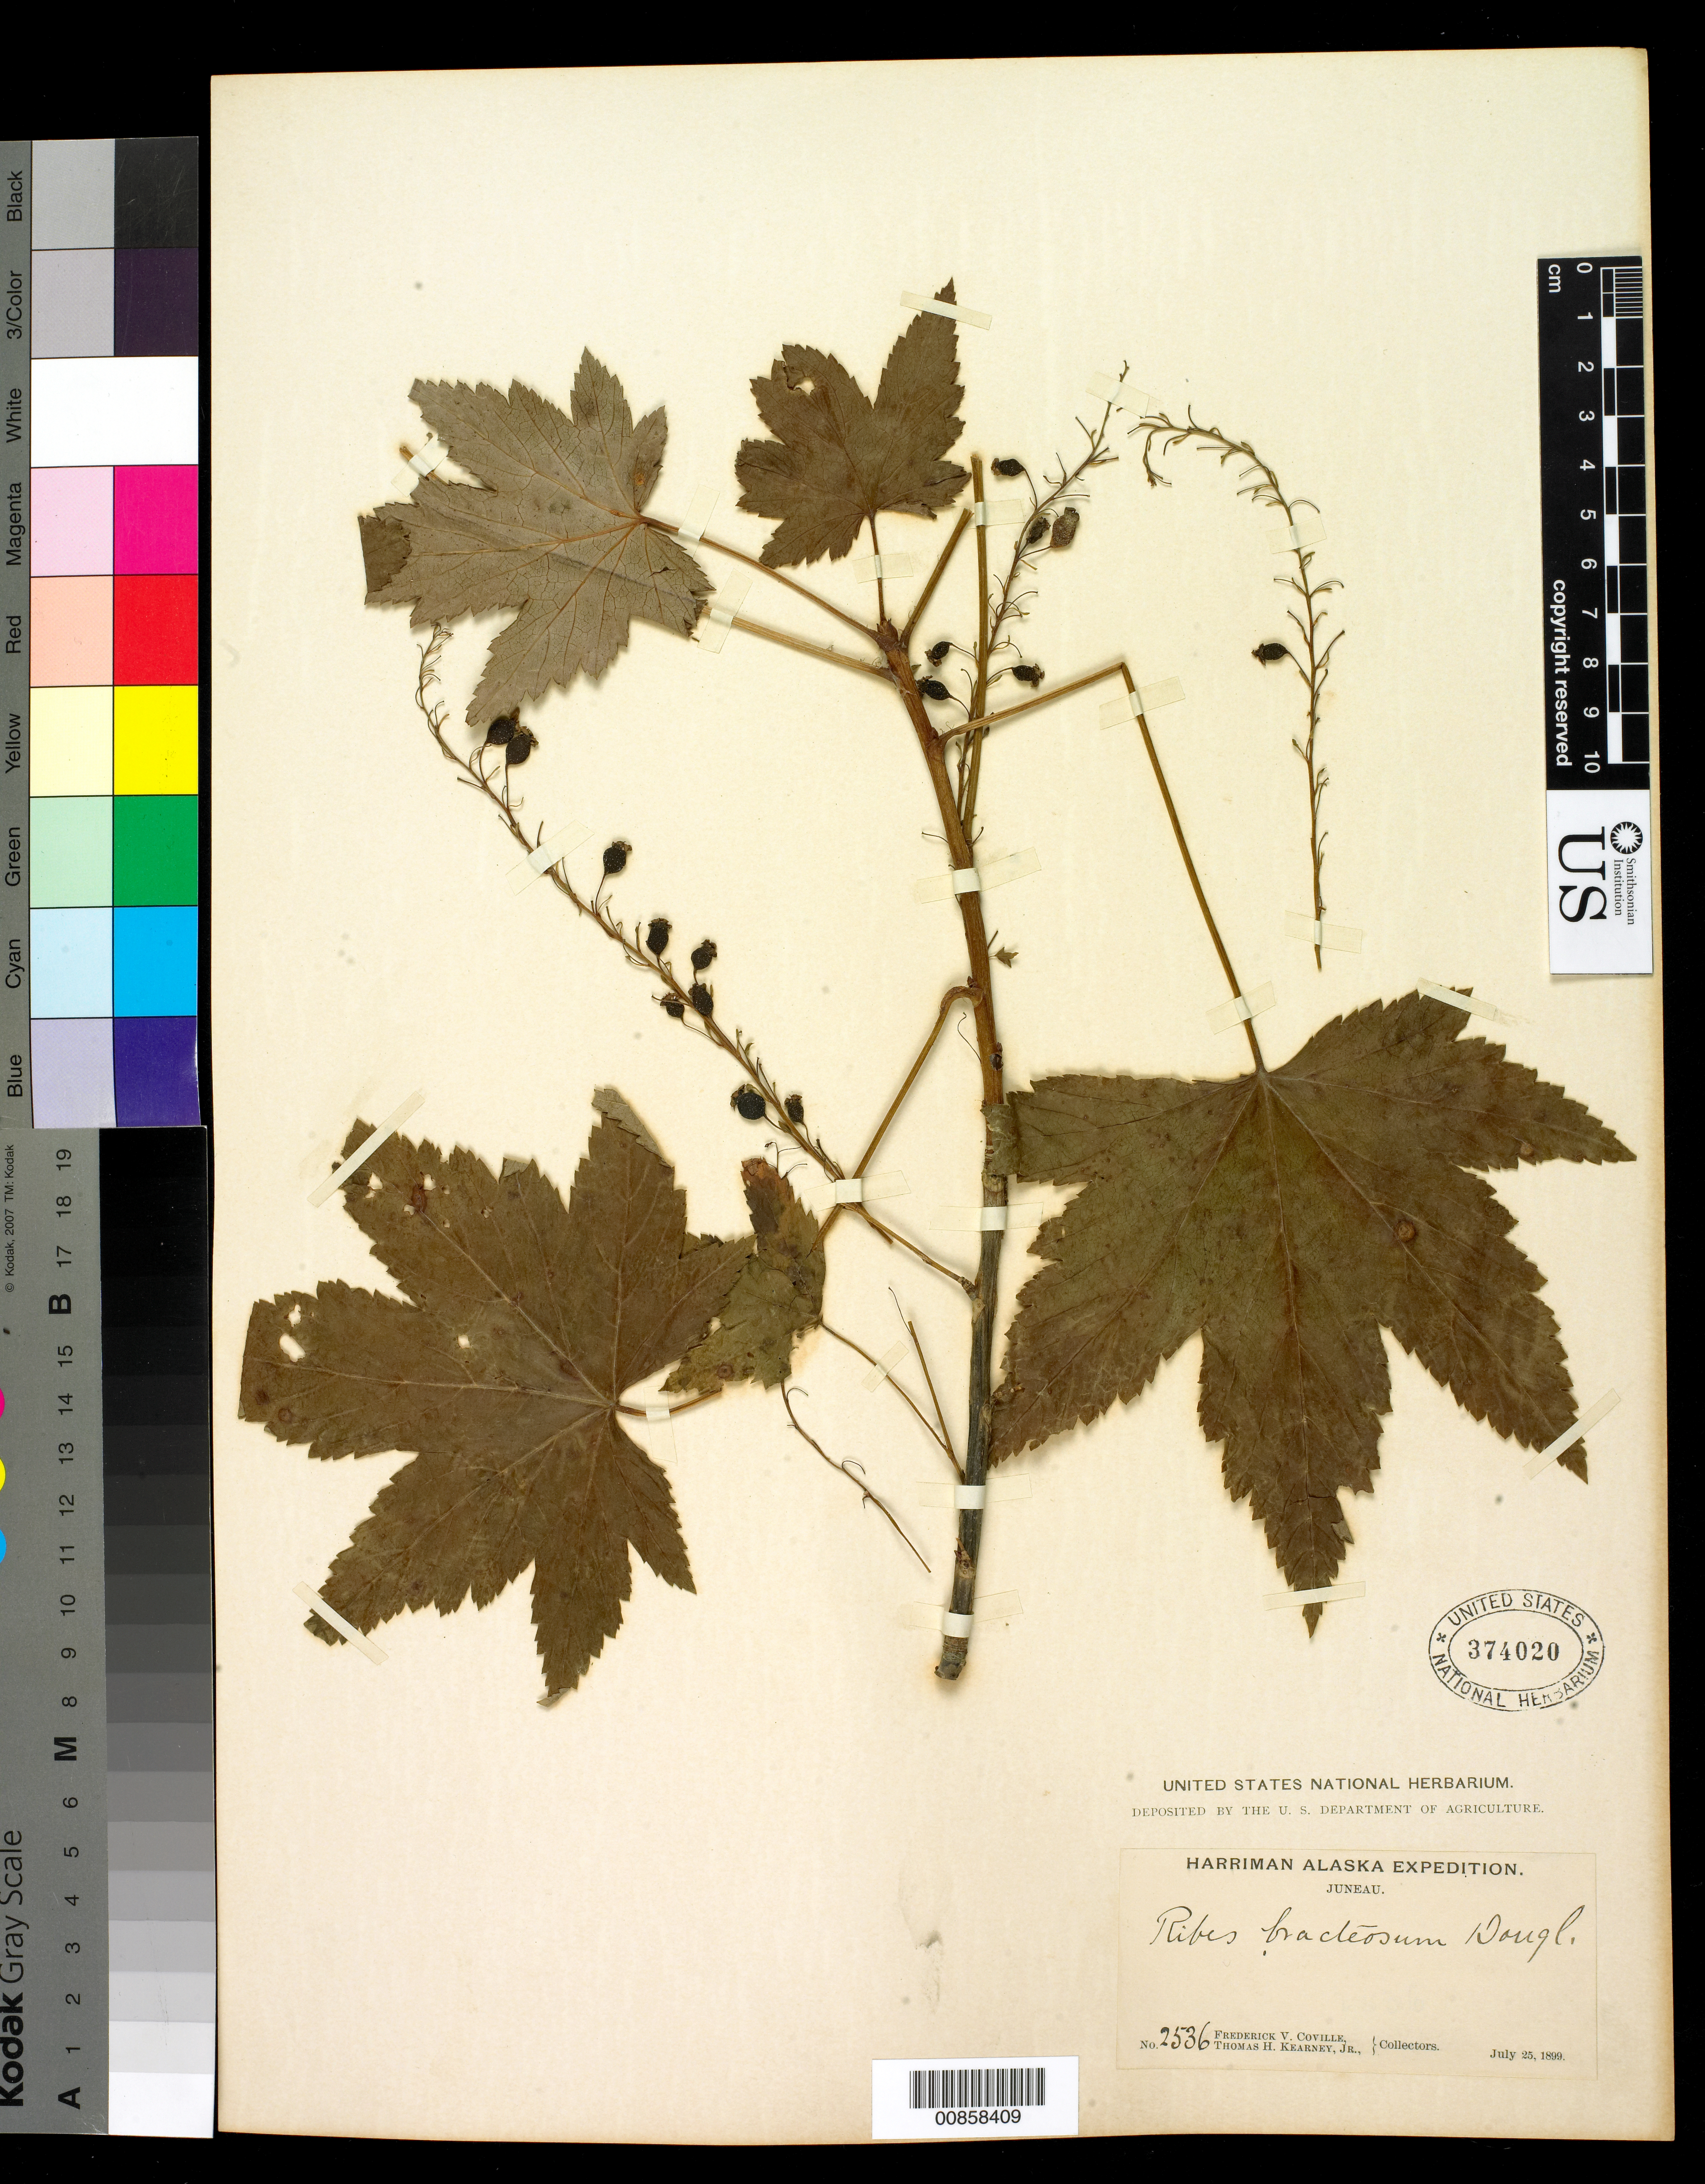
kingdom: Plantae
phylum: Tracheophyta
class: Magnoliopsida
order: Saxifragales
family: Grossulariaceae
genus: Ribes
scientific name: Ribes bracteosum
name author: Douglas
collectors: F. V. Coville & T. H. Kearney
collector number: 2536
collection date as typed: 25 Jul 1899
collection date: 1899-07-25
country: United States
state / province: Alaska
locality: Juneau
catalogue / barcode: US 374020